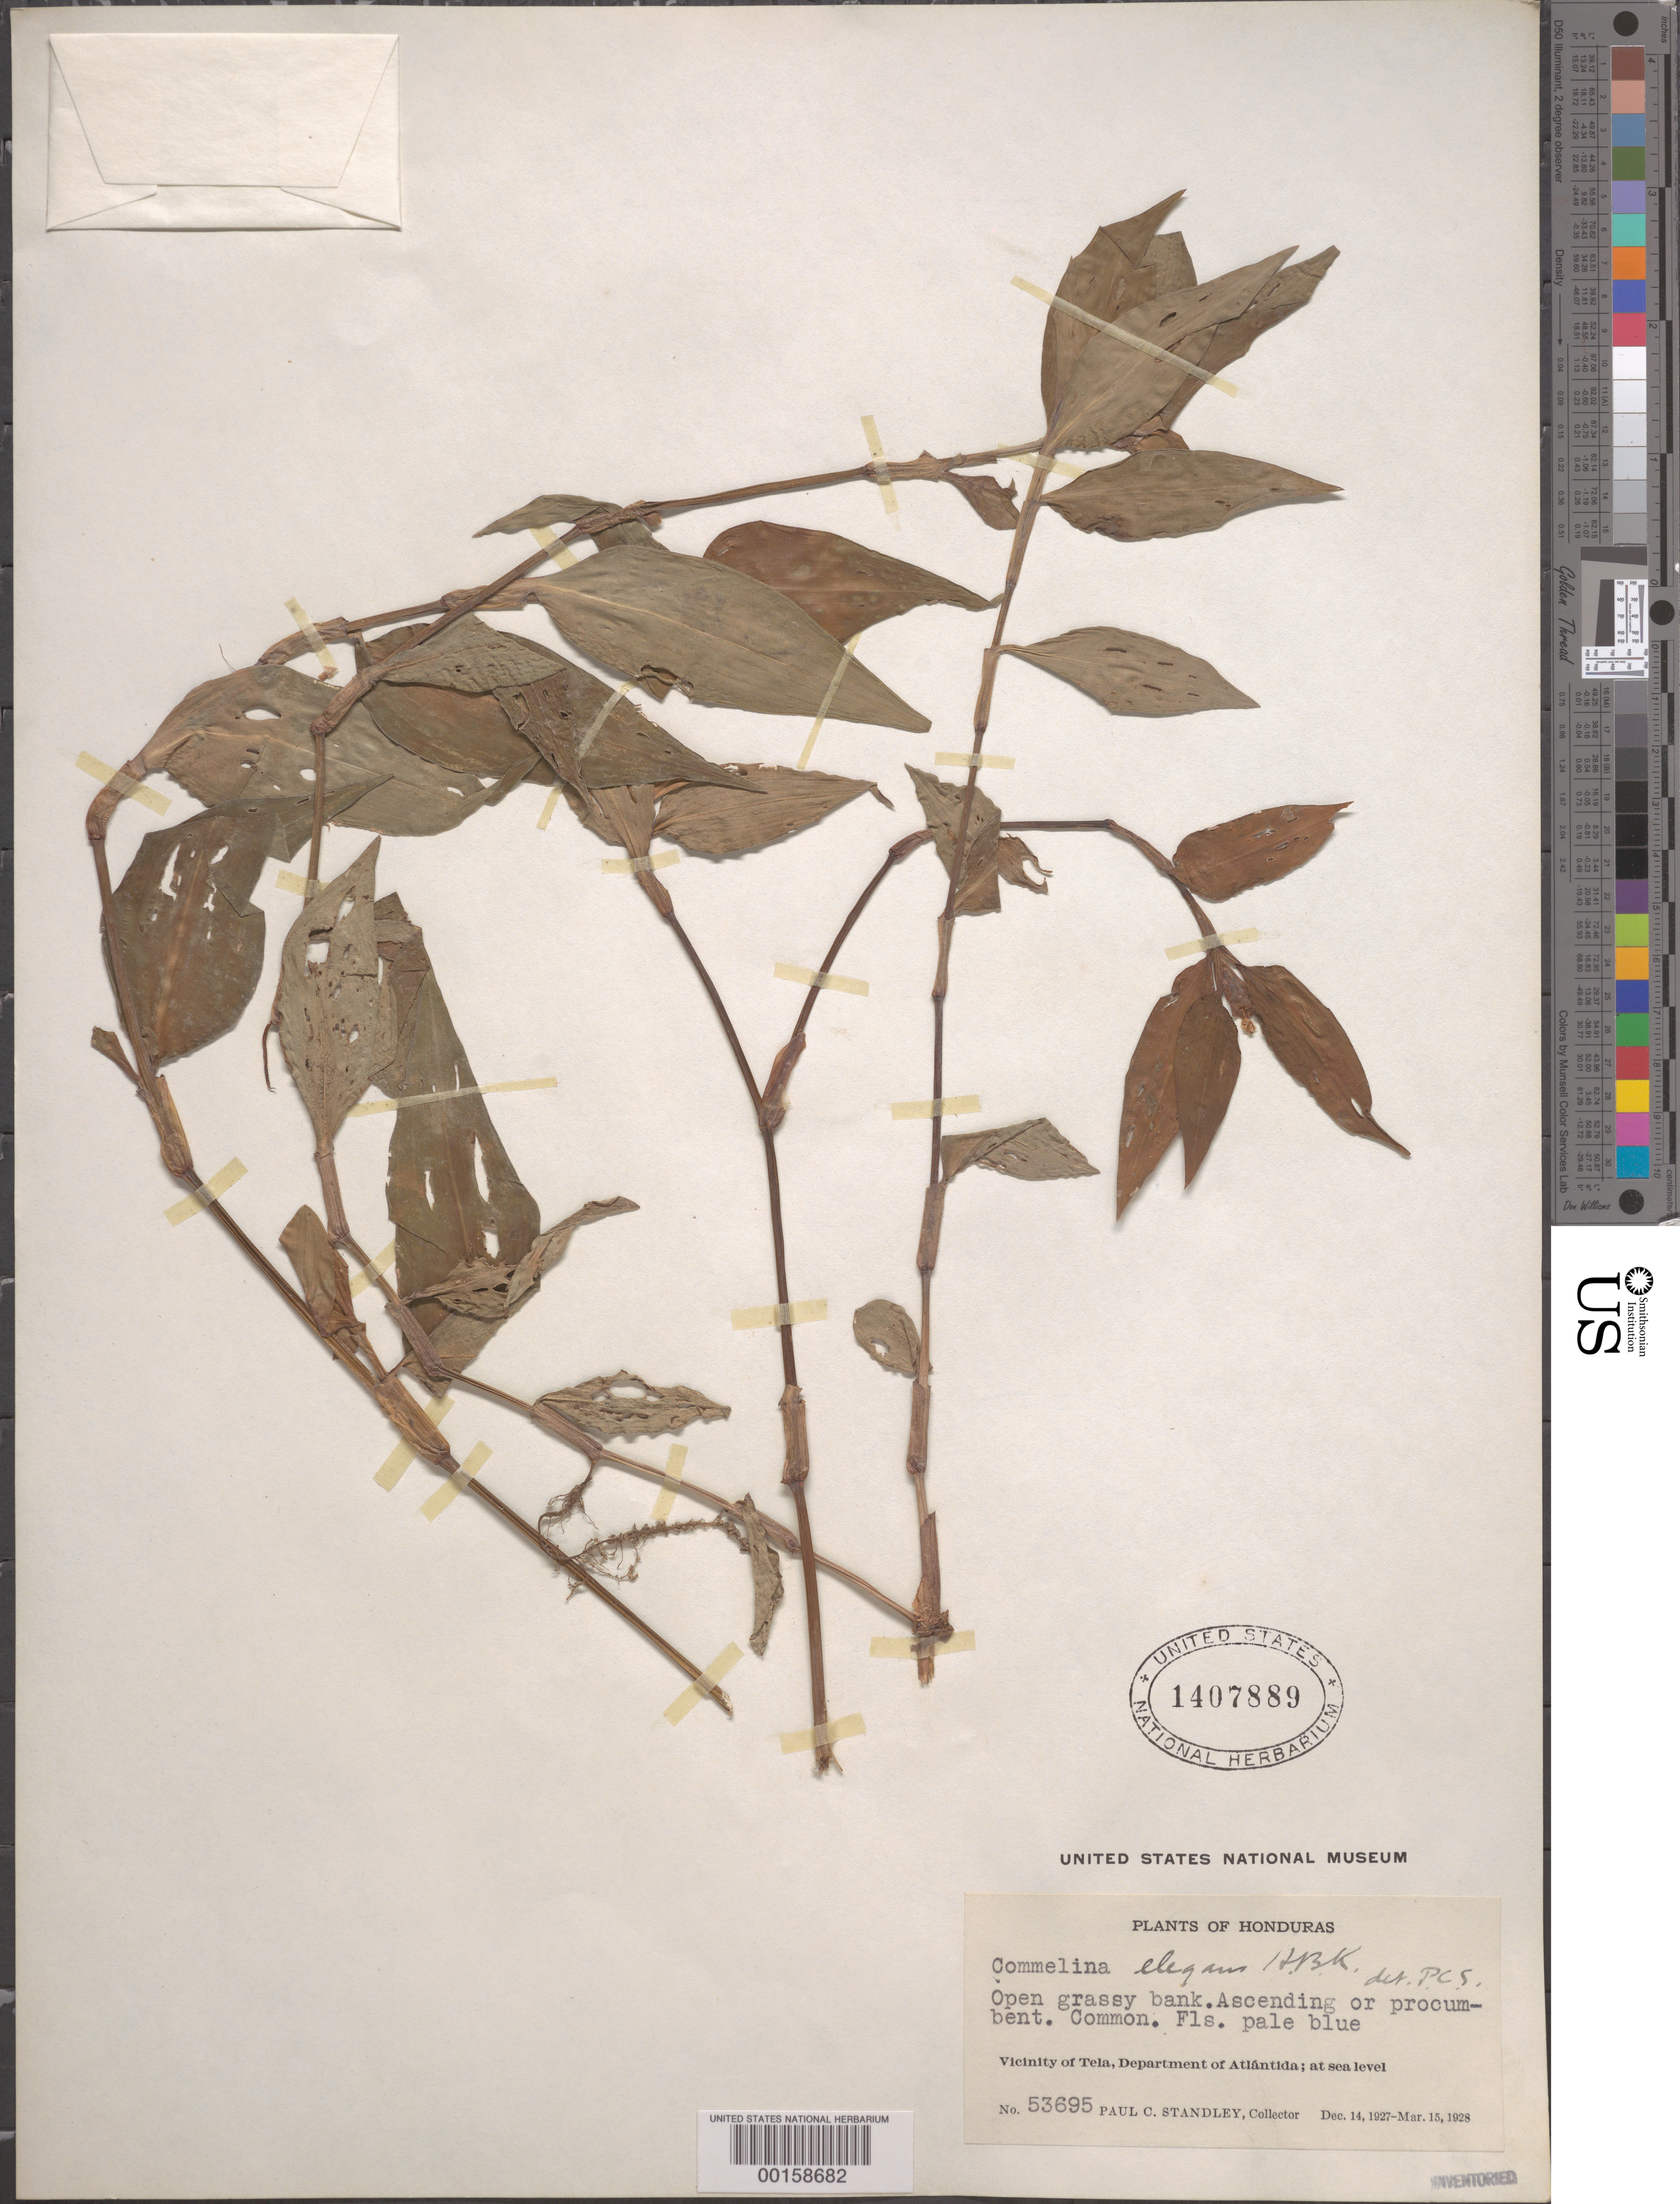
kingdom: Plantae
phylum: Tracheophyta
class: Liliopsida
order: Commelinales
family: Commelinaceae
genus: Commelina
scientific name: Commelina erecta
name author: L.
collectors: P. C. Standley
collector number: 53695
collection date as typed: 14 Dec 1927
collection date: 1927-12-14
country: Honduras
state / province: Atlántida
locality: Tela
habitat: Grassy bank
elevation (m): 0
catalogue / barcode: US 1407889